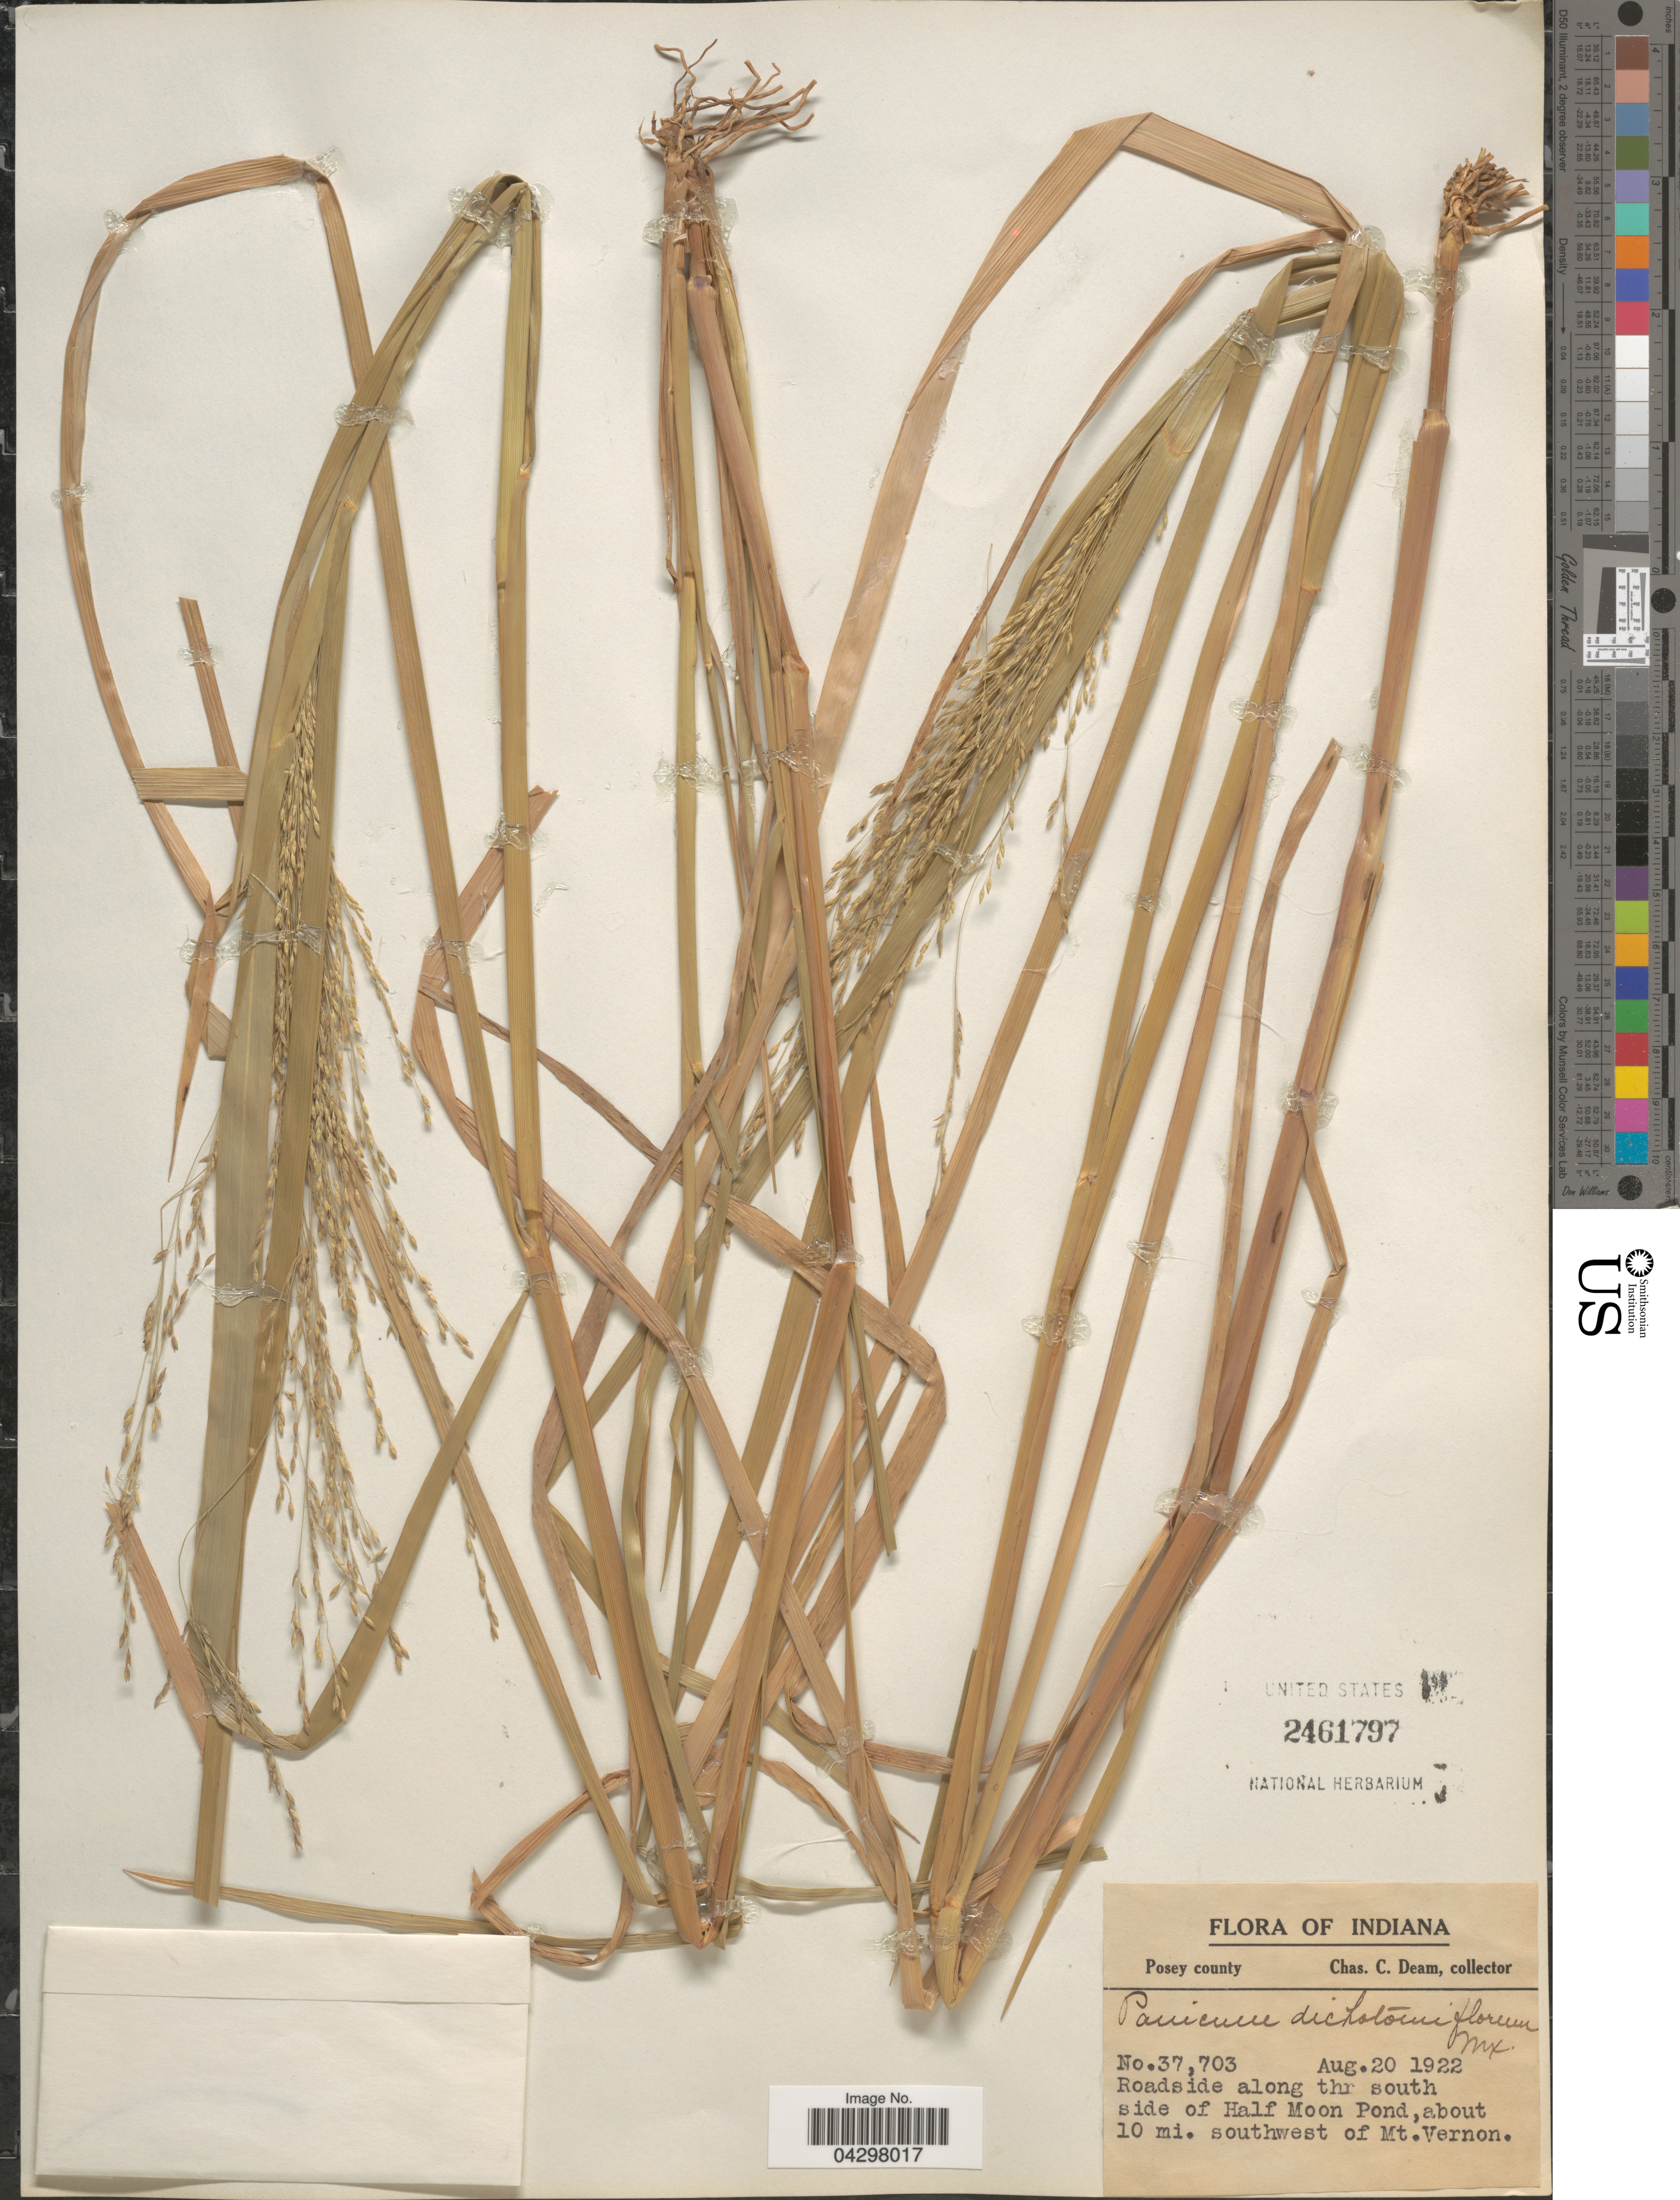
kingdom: Plantae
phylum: Tracheophyta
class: Liliopsida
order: Poales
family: Poaceae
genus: Panicum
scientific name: Panicum dichotomiflorum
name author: Michx.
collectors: C. C. Deam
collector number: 37703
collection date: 1922-08-20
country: United States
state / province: Indiana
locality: Posey county. Roadside along the south side of Half Moon Pond, about 10 mi. southwest of Mt. Vernon.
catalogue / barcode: US 2461797